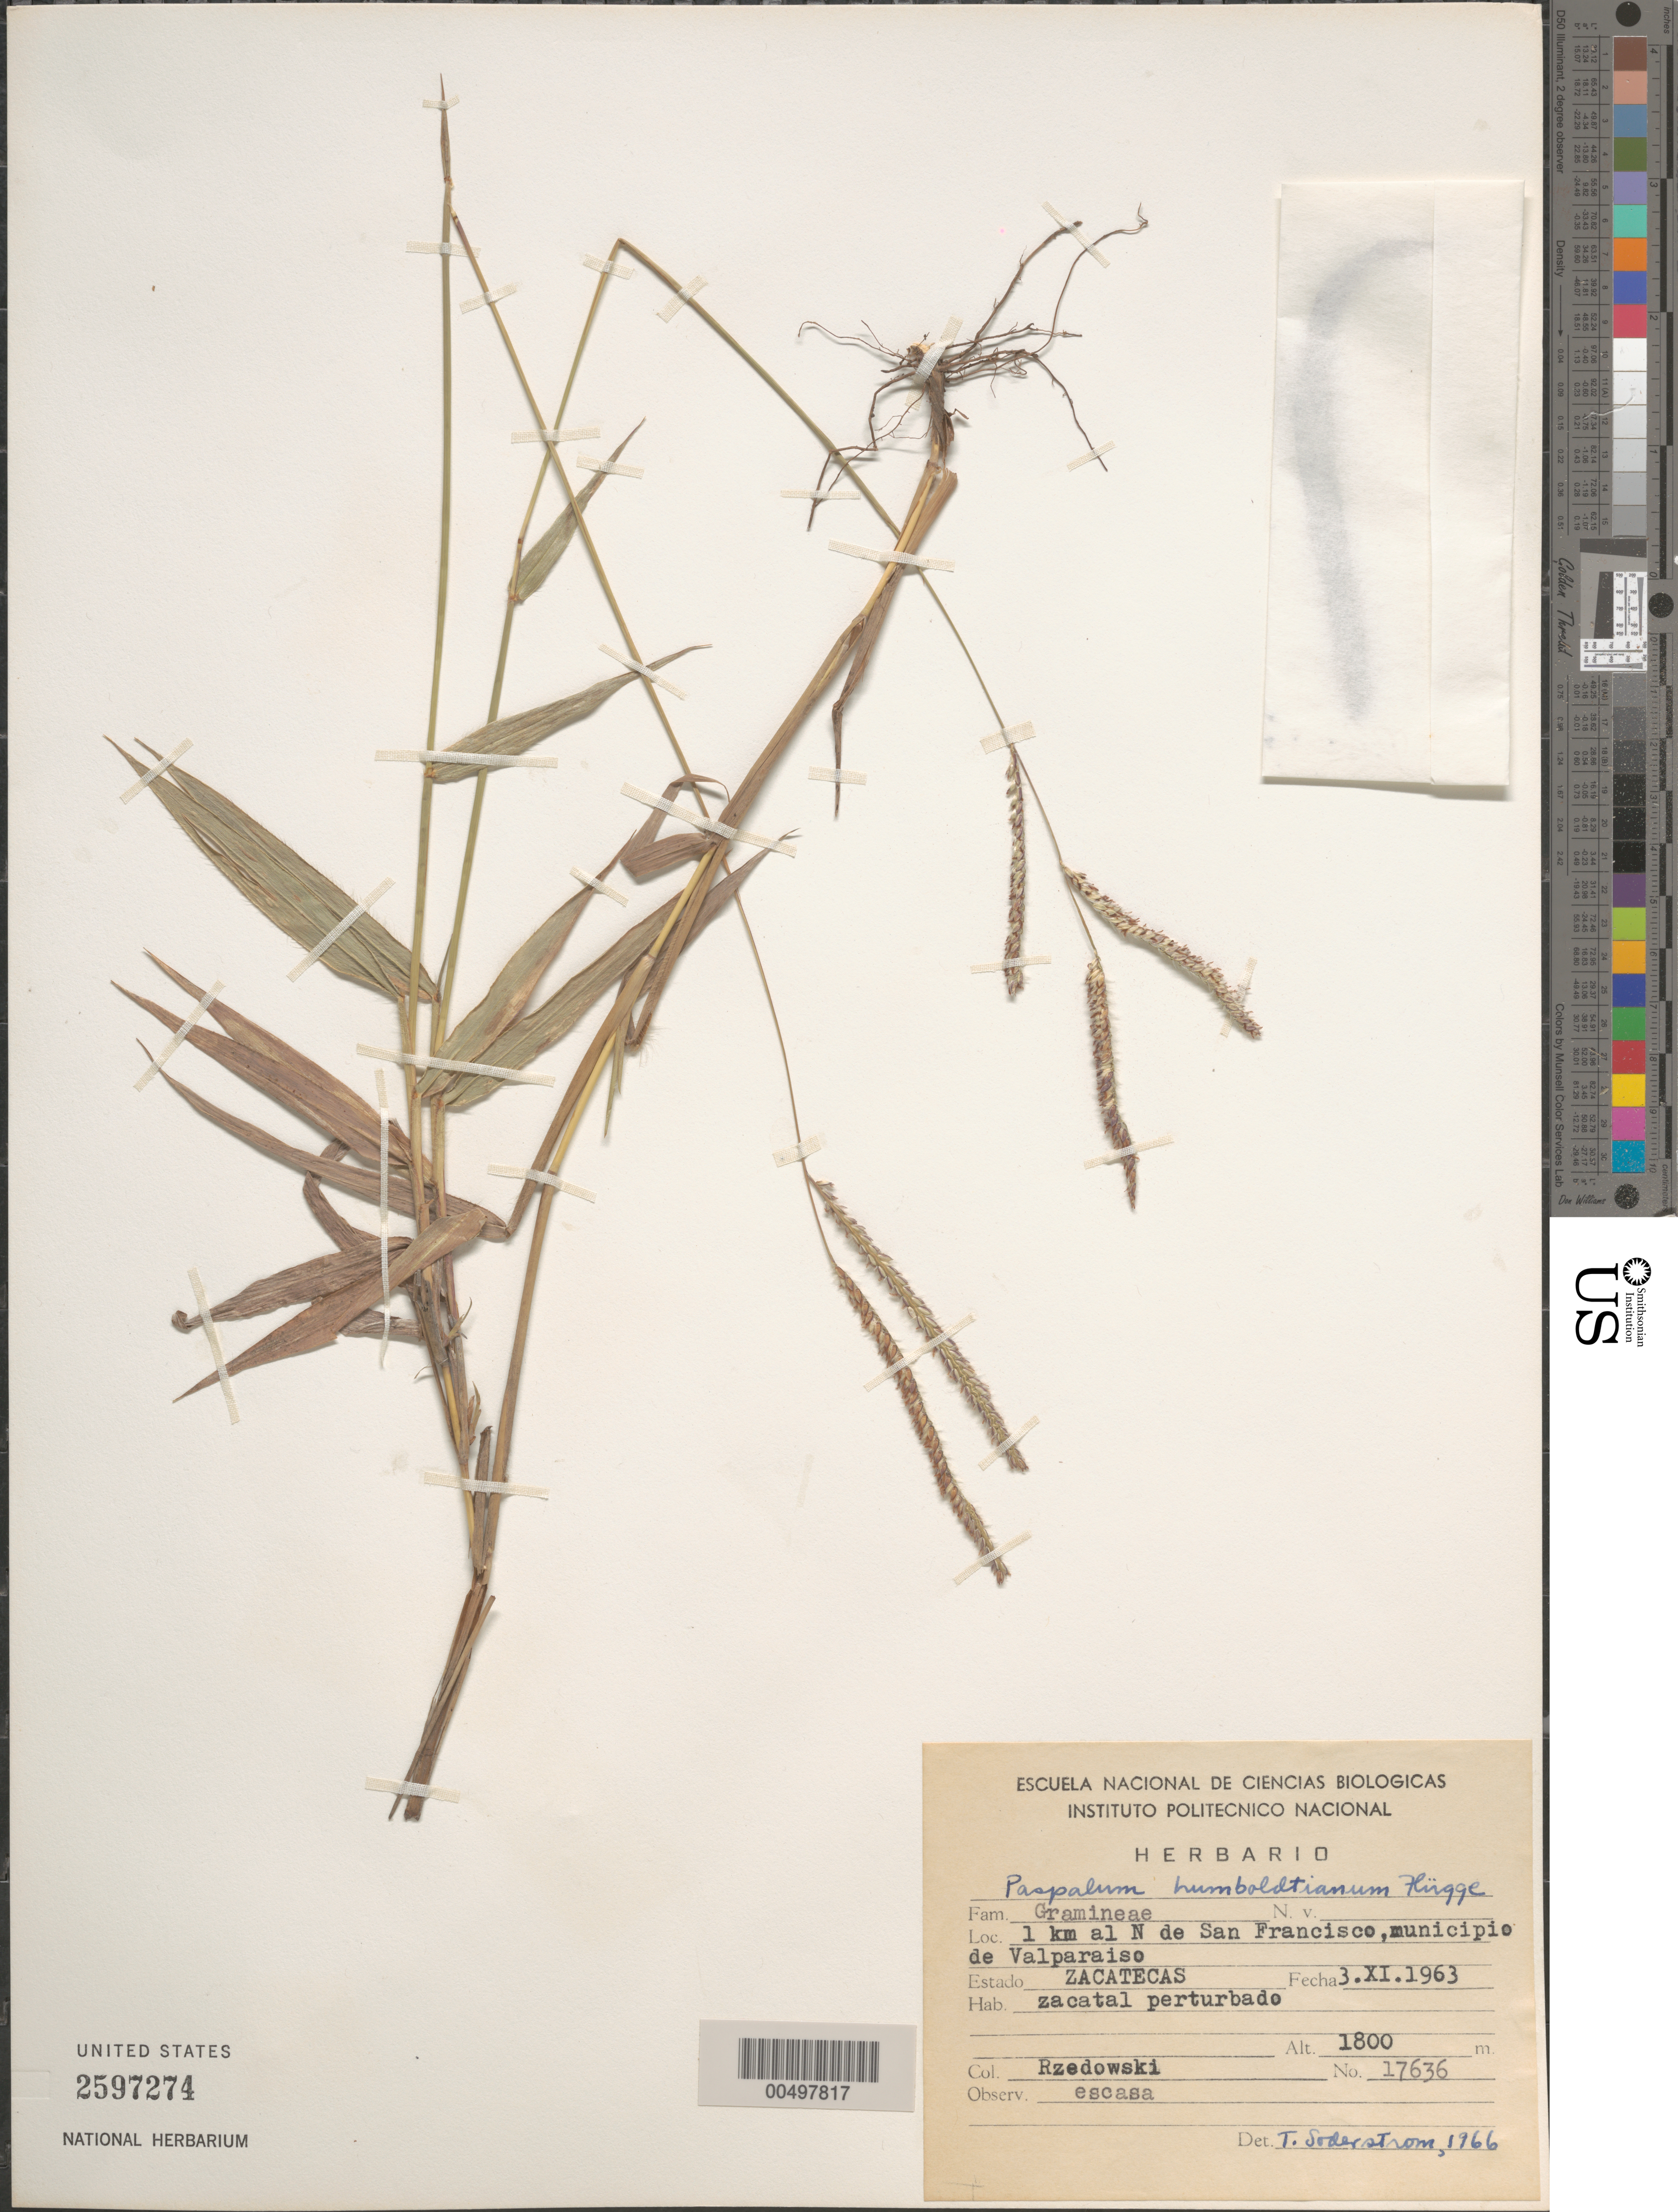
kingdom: Plantae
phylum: Tracheophyta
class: Liliopsida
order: Poales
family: Poaceae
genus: Paspalum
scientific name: Paspalum humboldtianum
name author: Flüggé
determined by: Soderstrom, T. R.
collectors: J. Rzedowski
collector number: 17636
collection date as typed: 3 Nov 1963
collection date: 1963-11-03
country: Mexico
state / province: Zacatecas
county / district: Valparaiso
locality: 1 km N of San Francisco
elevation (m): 1800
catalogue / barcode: US 2597274